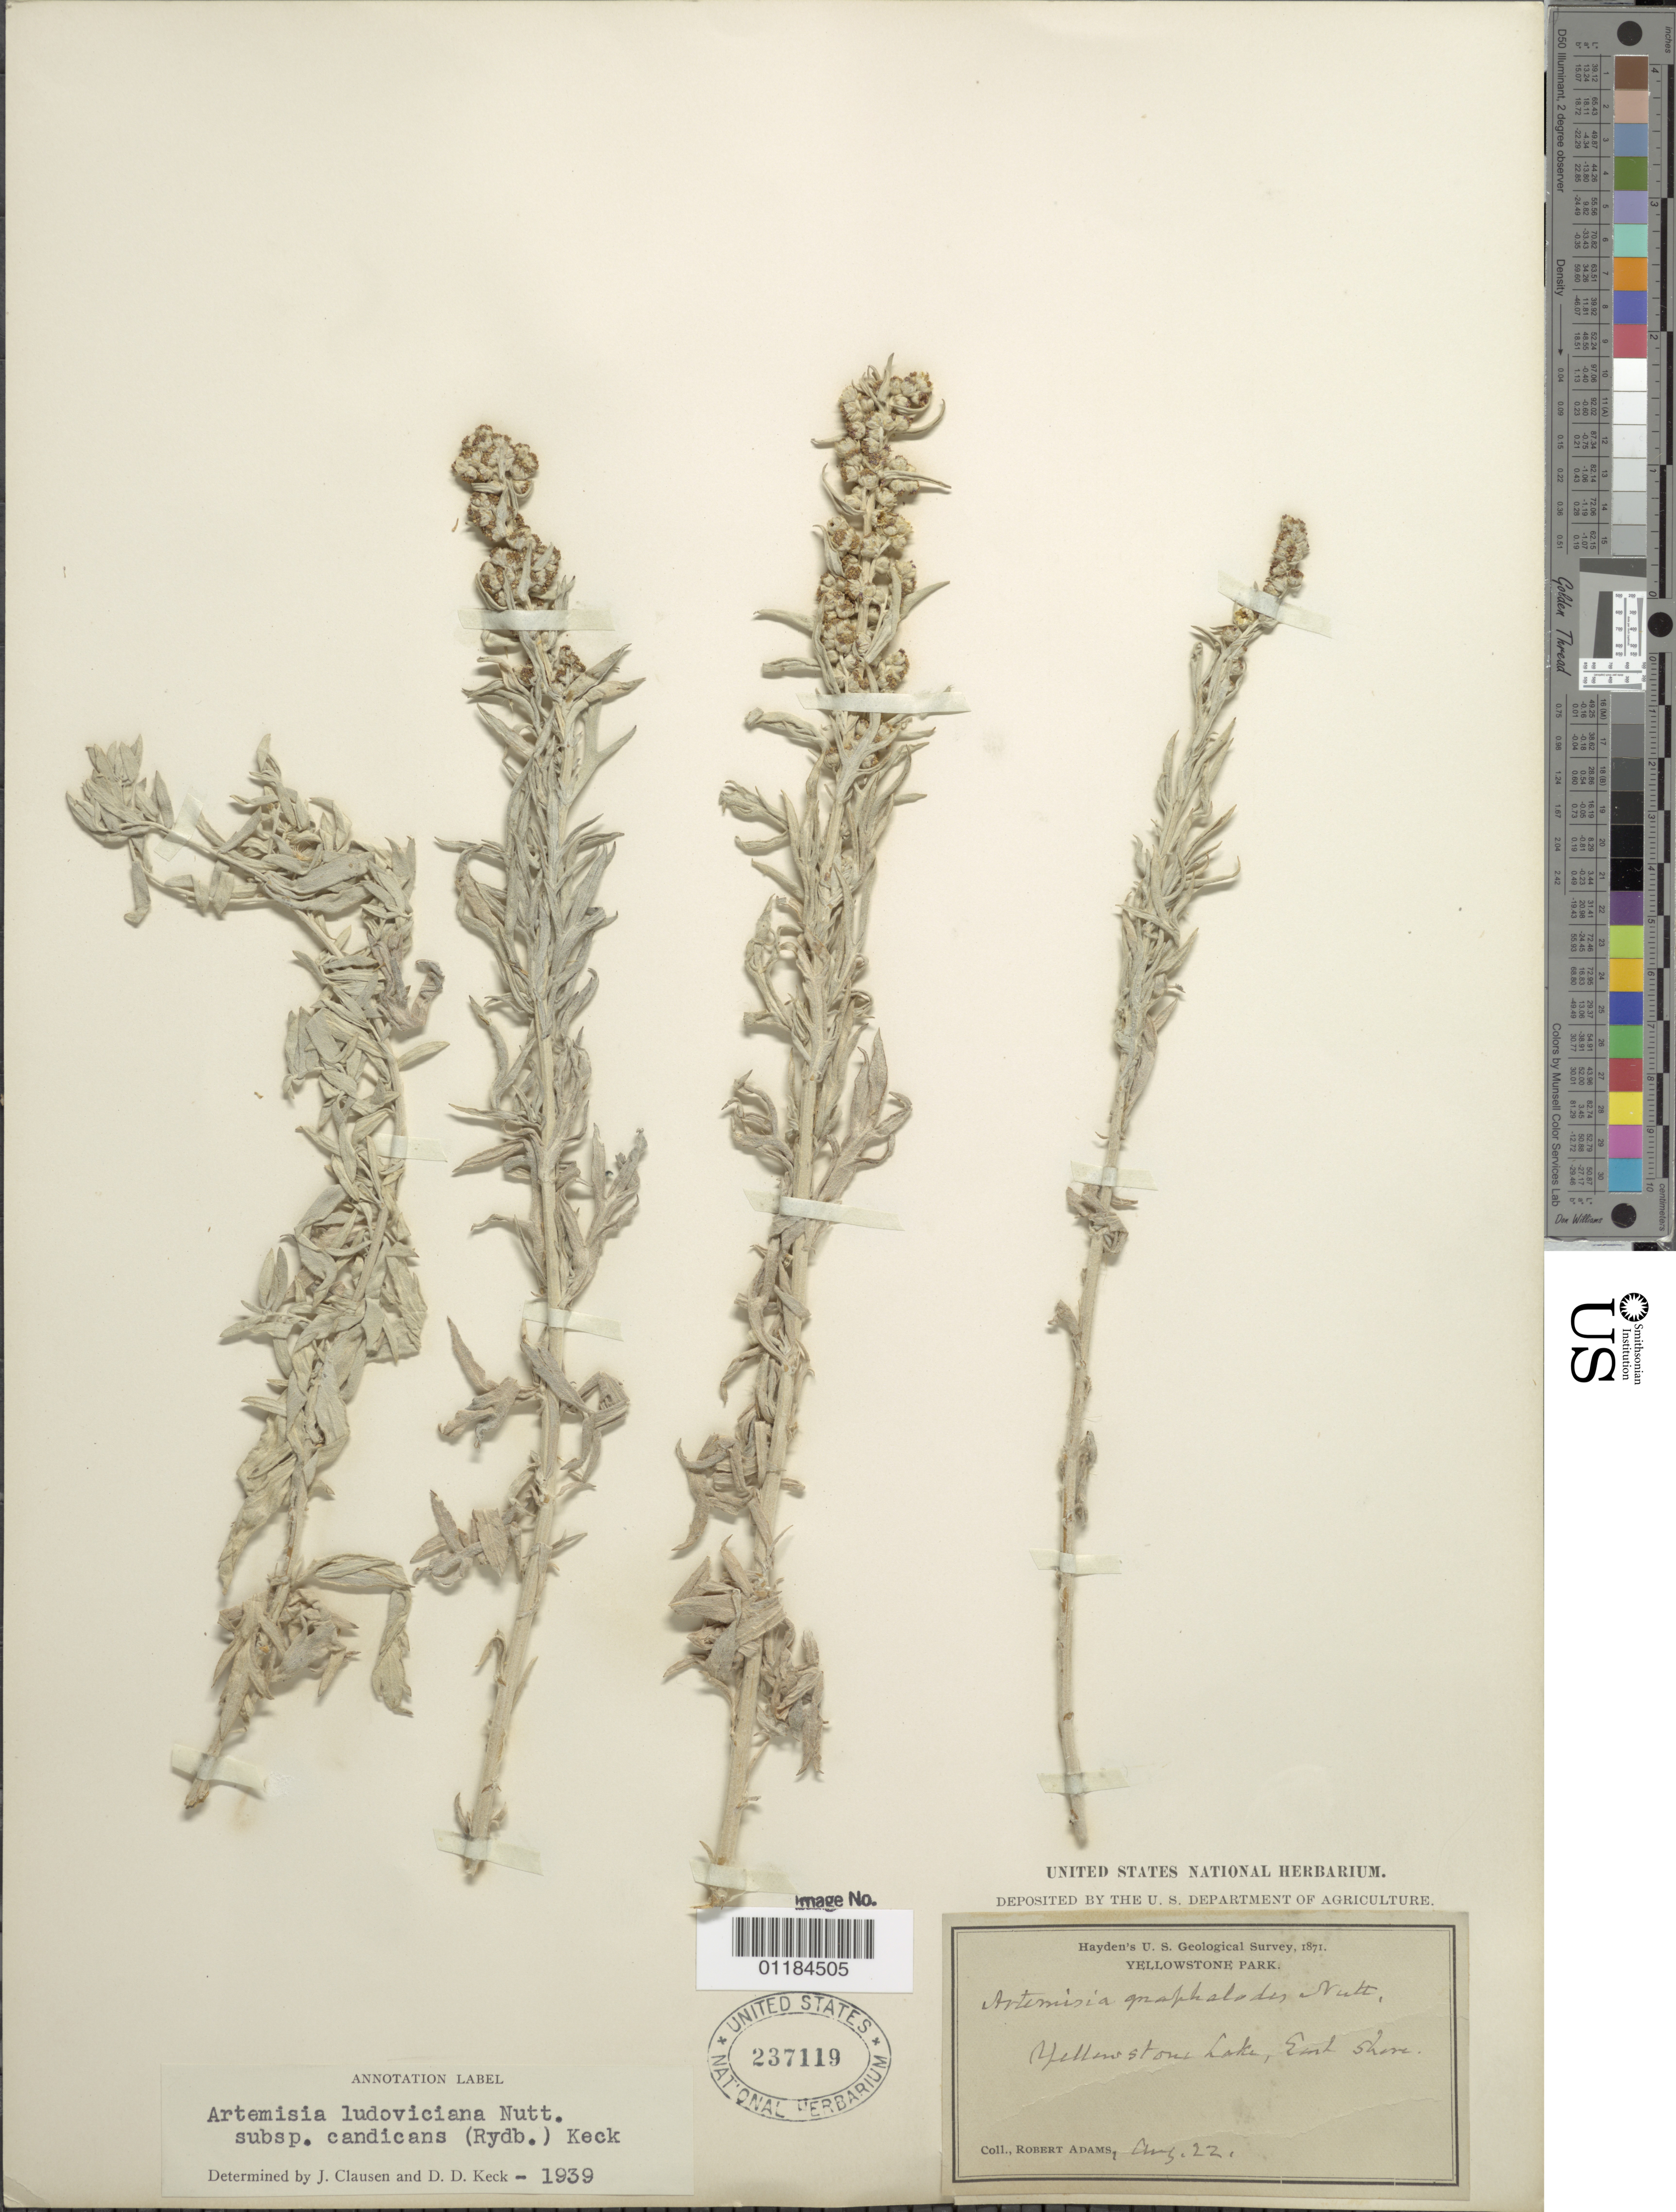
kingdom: Plantae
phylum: Tracheophyta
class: Magnoliopsida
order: Asterales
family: Asteraceae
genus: Artemisia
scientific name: Artemisia ludoviciana subsp. candicans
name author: (Rydb.) D.D. Keck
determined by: Clausen, J.; Keck, David D.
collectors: R. Adams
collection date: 1871-08-22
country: United States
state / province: Wyoming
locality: Yellowstone Lake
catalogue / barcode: US 237119